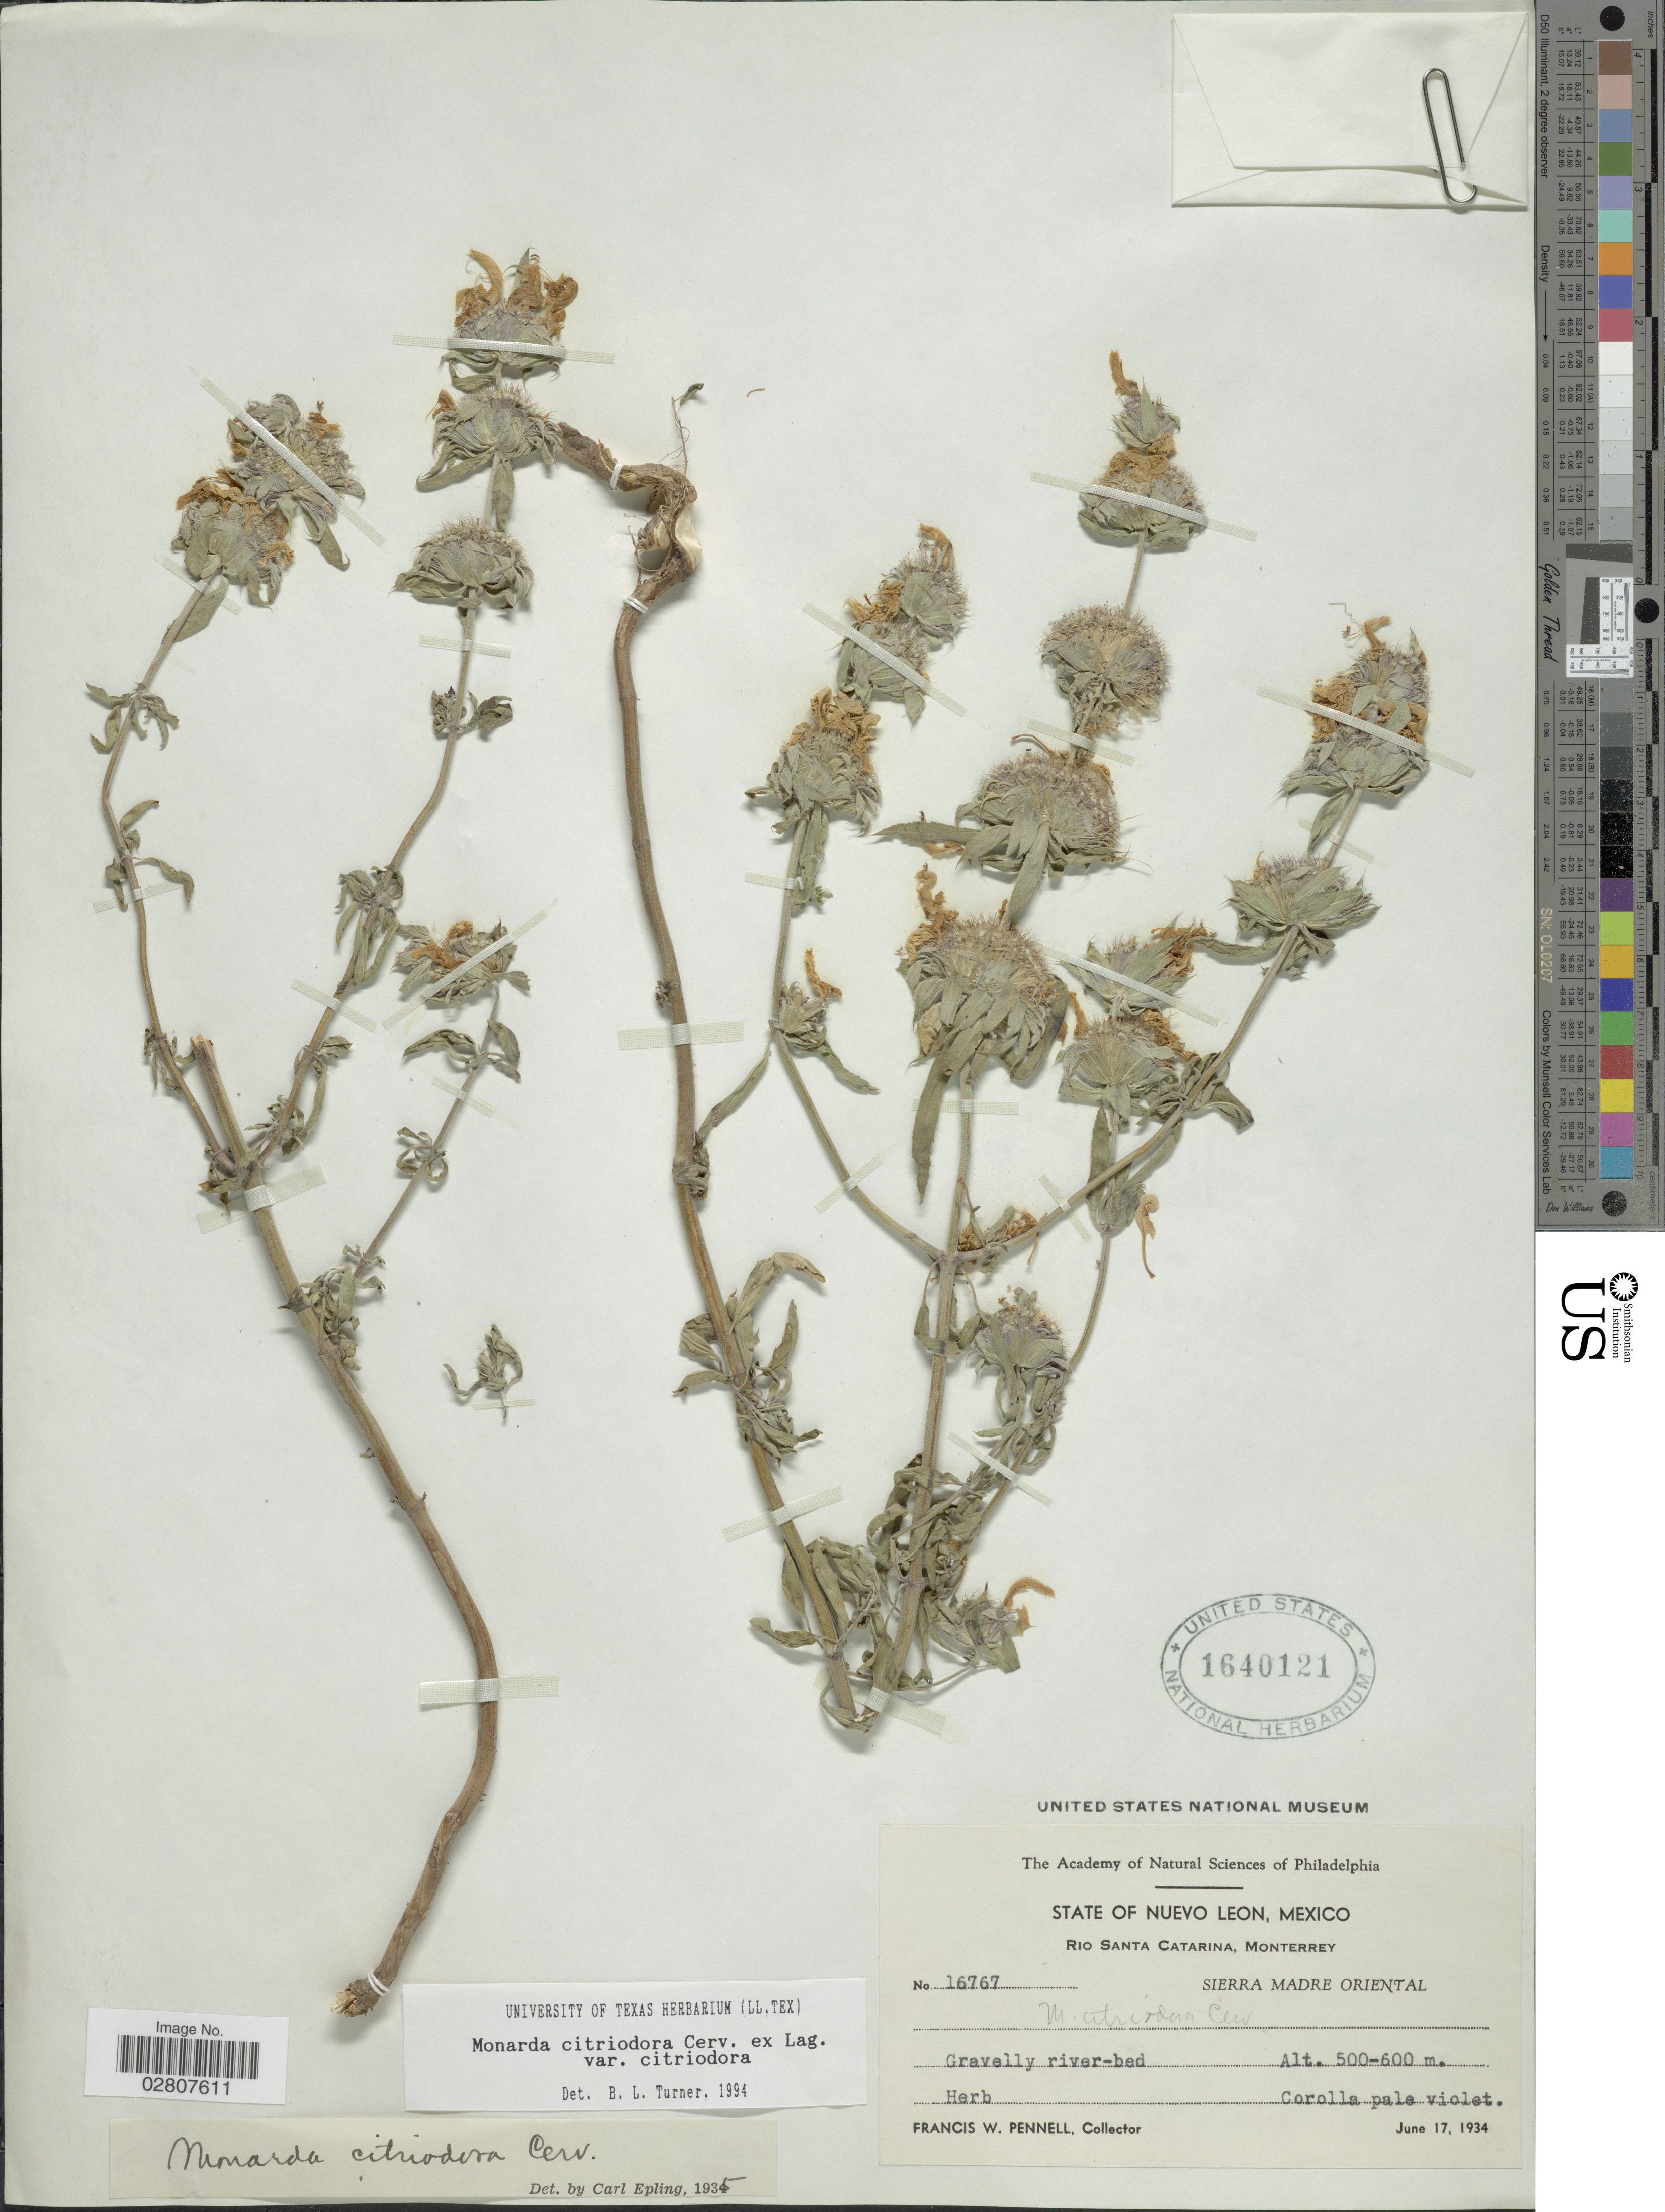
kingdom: Plantae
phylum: Tracheophyta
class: Magnoliopsida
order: Lamiales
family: Lamiaceae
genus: Monarda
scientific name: Monarda citriodora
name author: Cerv. ex Lag.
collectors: F. W. Pennell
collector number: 16767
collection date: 1934-06-17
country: Mexico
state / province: Nuevo León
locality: Rio Santa Catarina, Monterrey. Sierra Madre Oriental.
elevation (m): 500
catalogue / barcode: US 1640121